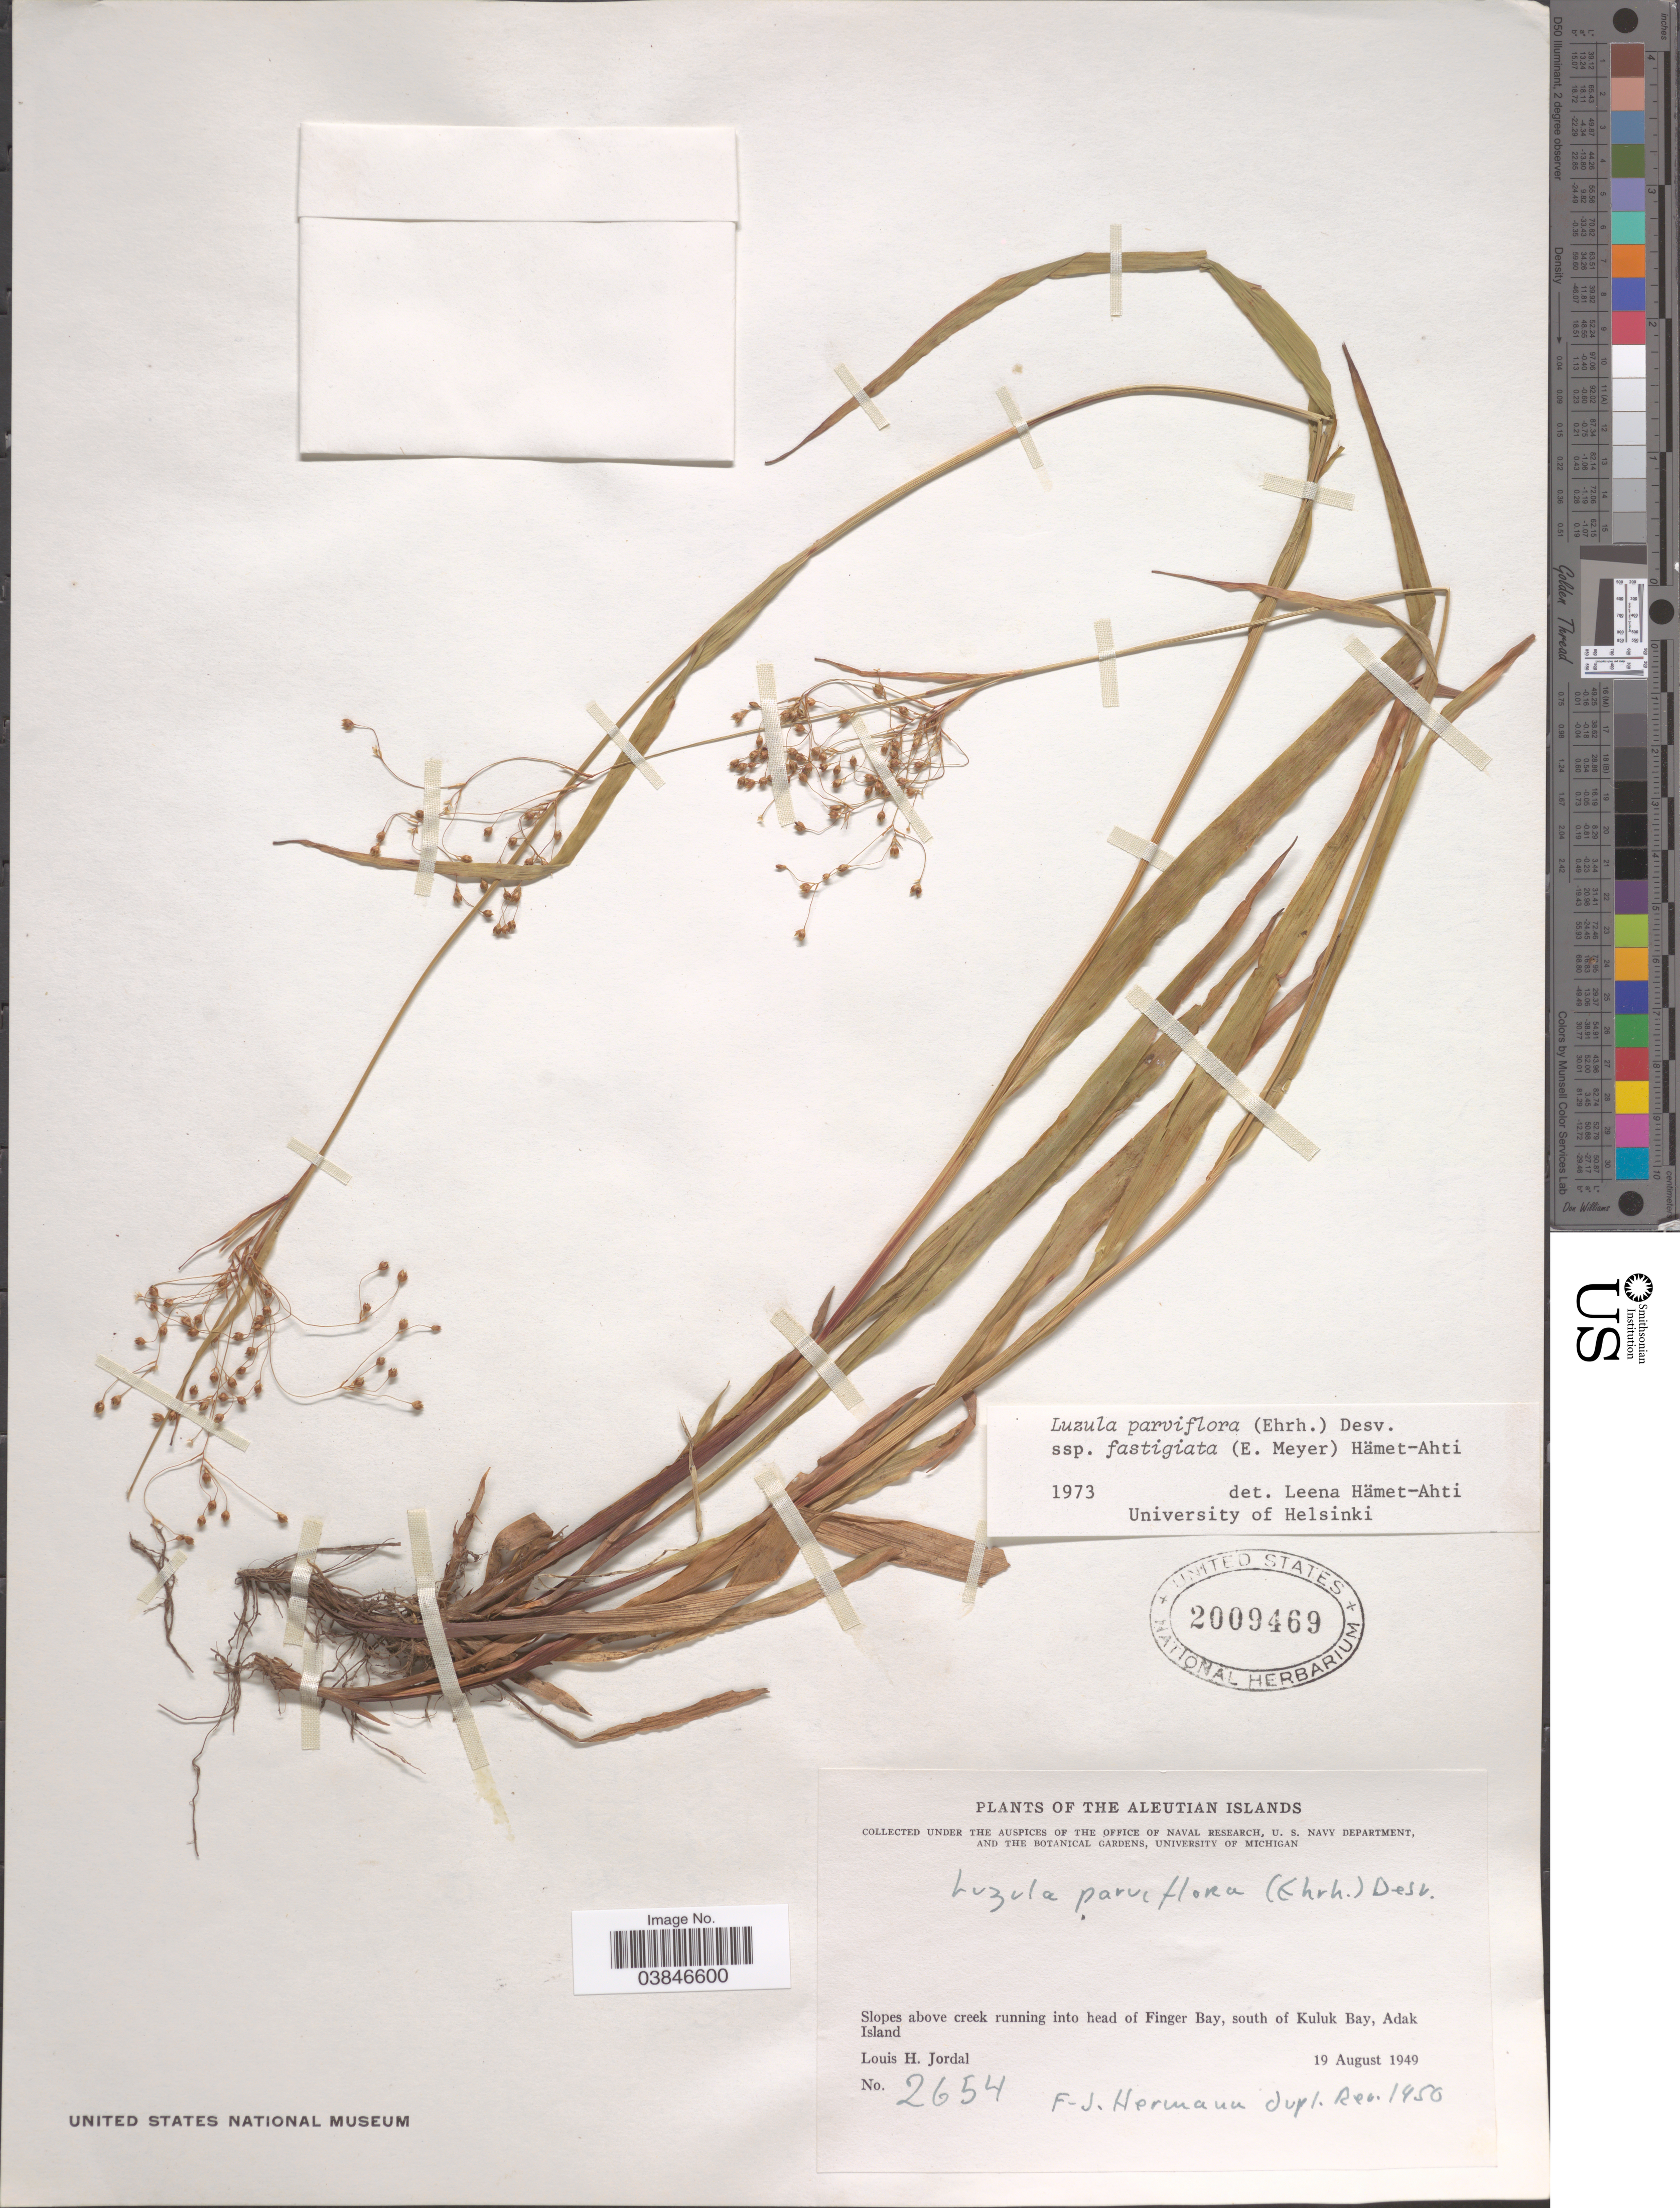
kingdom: Plantae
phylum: Tracheophyta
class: Liliopsida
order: Poales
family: Juncaceae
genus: Luzula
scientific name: Luzula parviflora subsp. fastigiata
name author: Buchenau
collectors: L. Jordal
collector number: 2654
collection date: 1949-08-19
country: United States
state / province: Alaska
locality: Aleutian Islands. Slopes above creek running into head of Finger Bay, south of Kuluk Bay, Adak Island.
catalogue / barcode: US 2009469